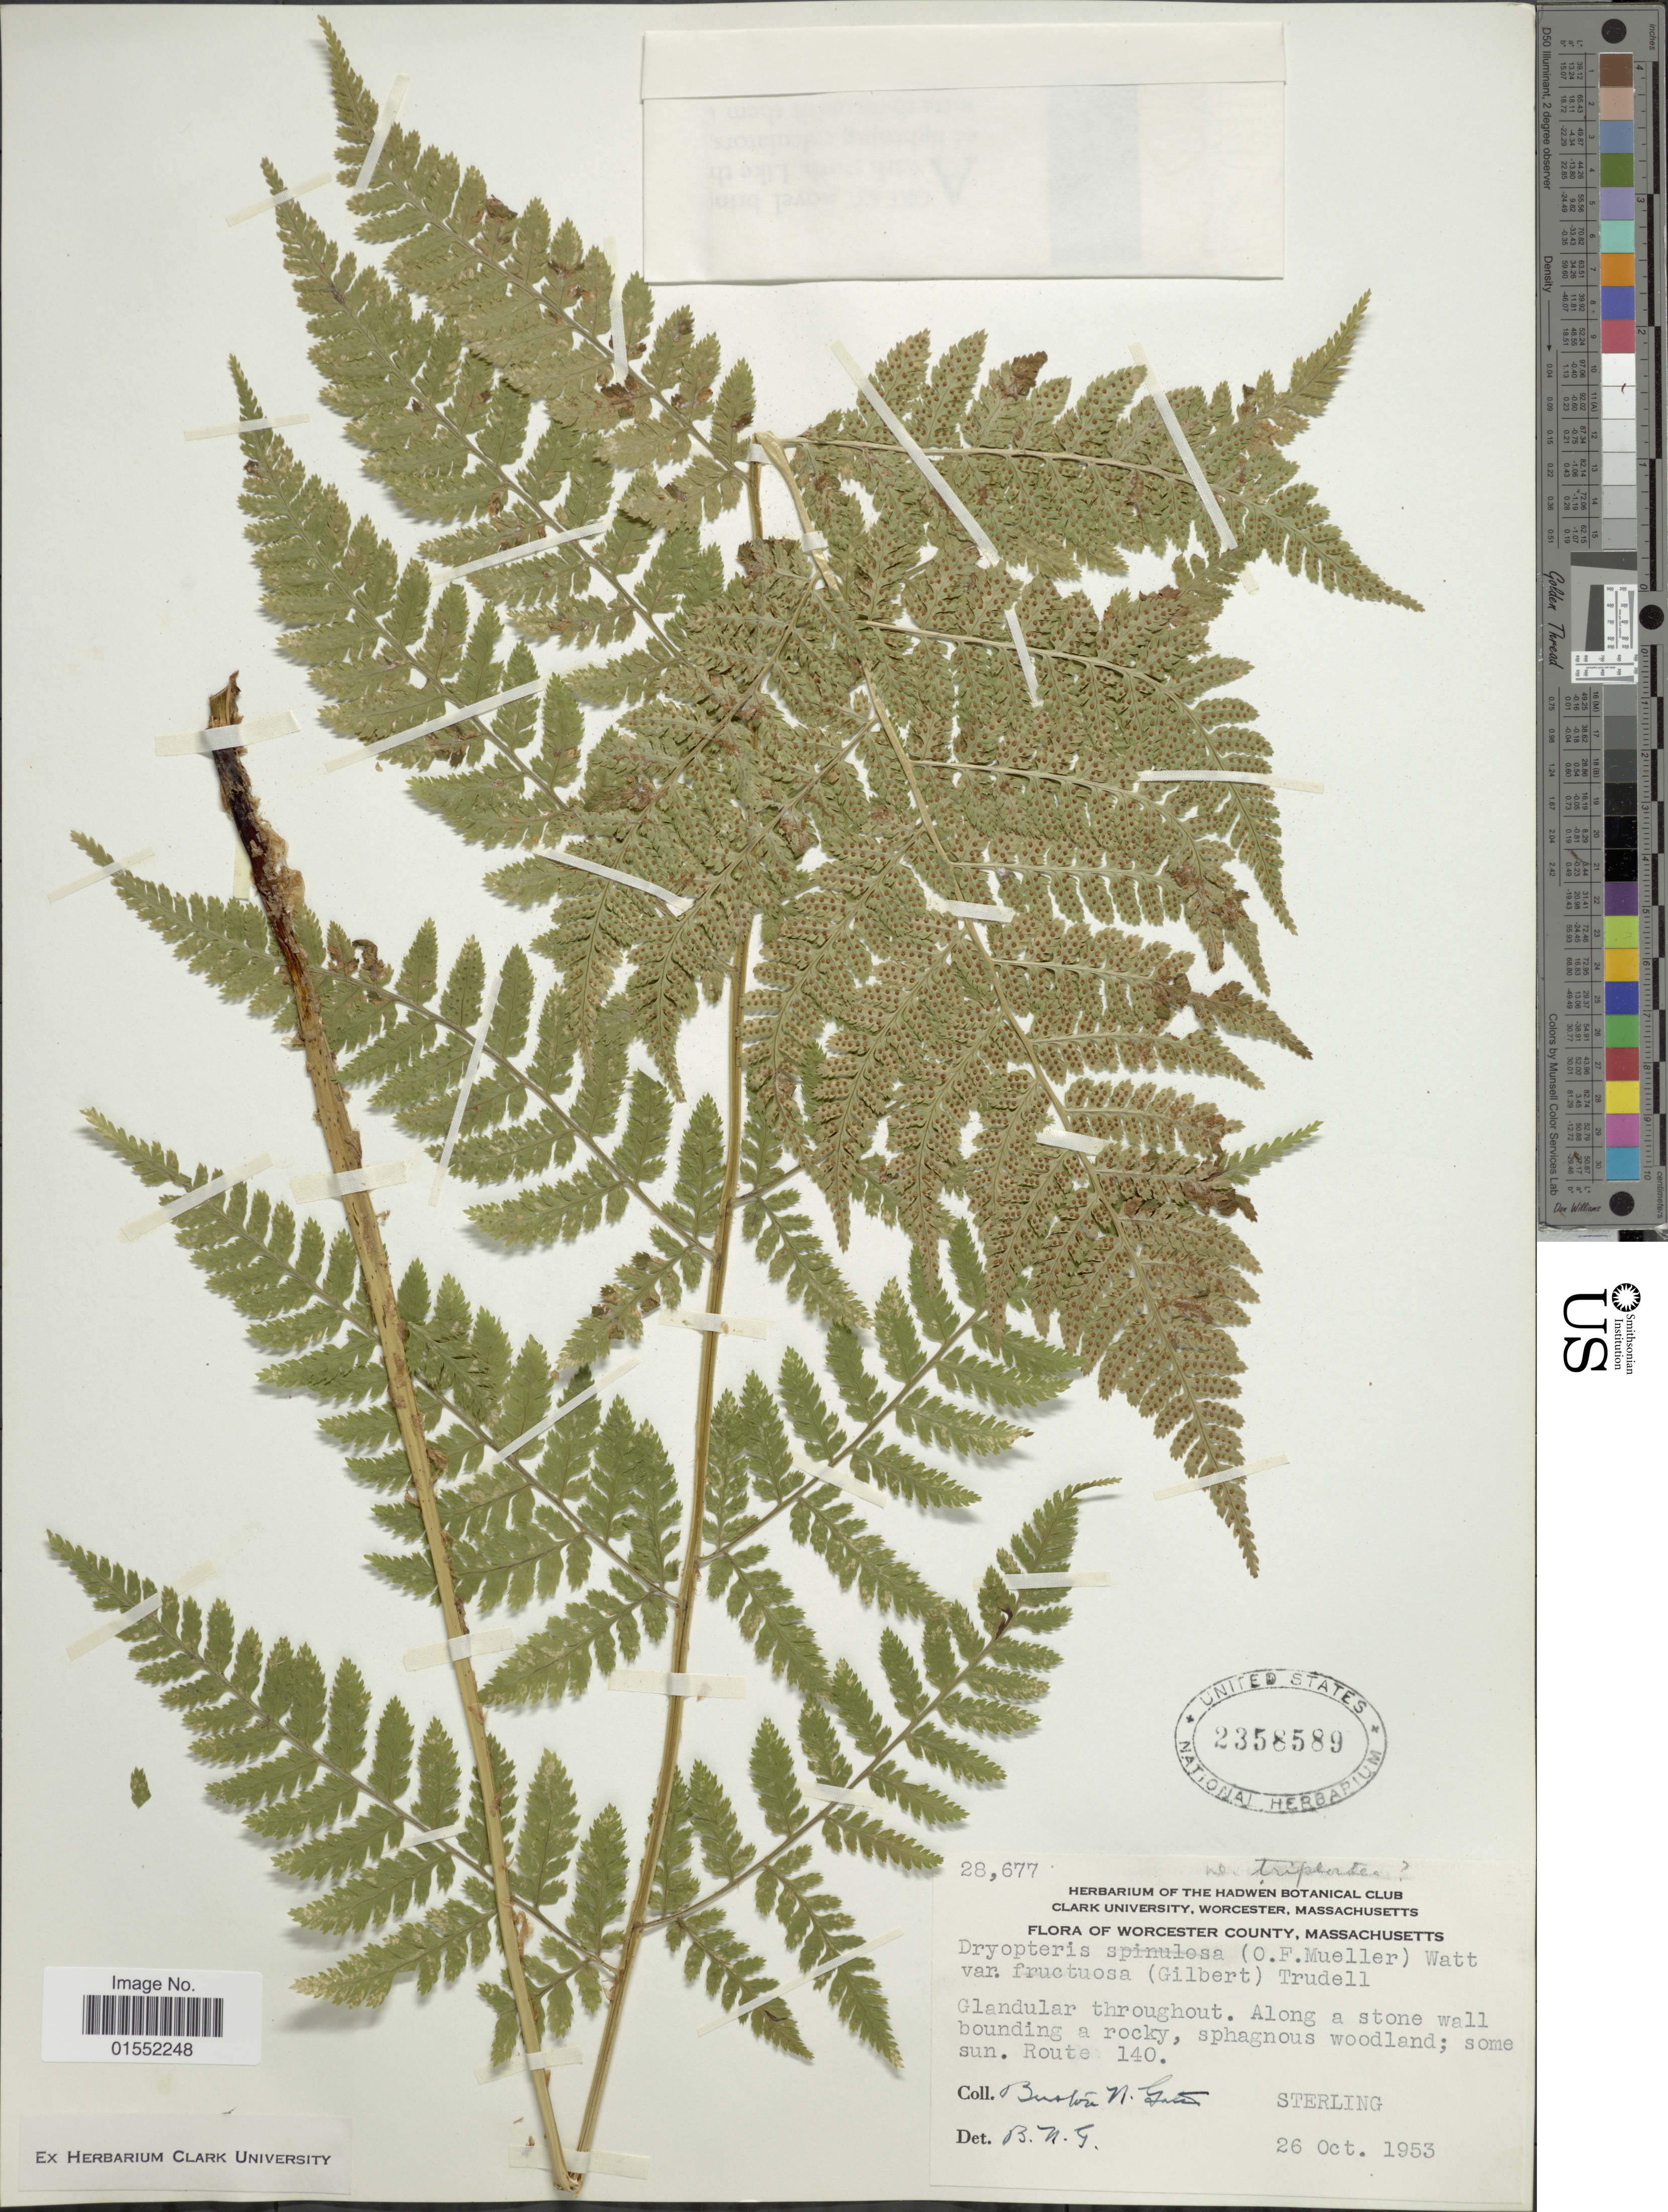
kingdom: Plantae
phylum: Tracheophyta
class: Polypodiopsida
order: Polypodiales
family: Dryopteridaceae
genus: Dryopteris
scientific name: Dryopteris x triploidea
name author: Wherry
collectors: B. N. Gates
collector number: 28677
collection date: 1953-10-26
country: United States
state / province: Massachusetts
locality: Worcester County, Glandular throughout. Along a stone wall bounding a rocky, sphagnous woodland, Route 140, Sterling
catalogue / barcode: US 2358589